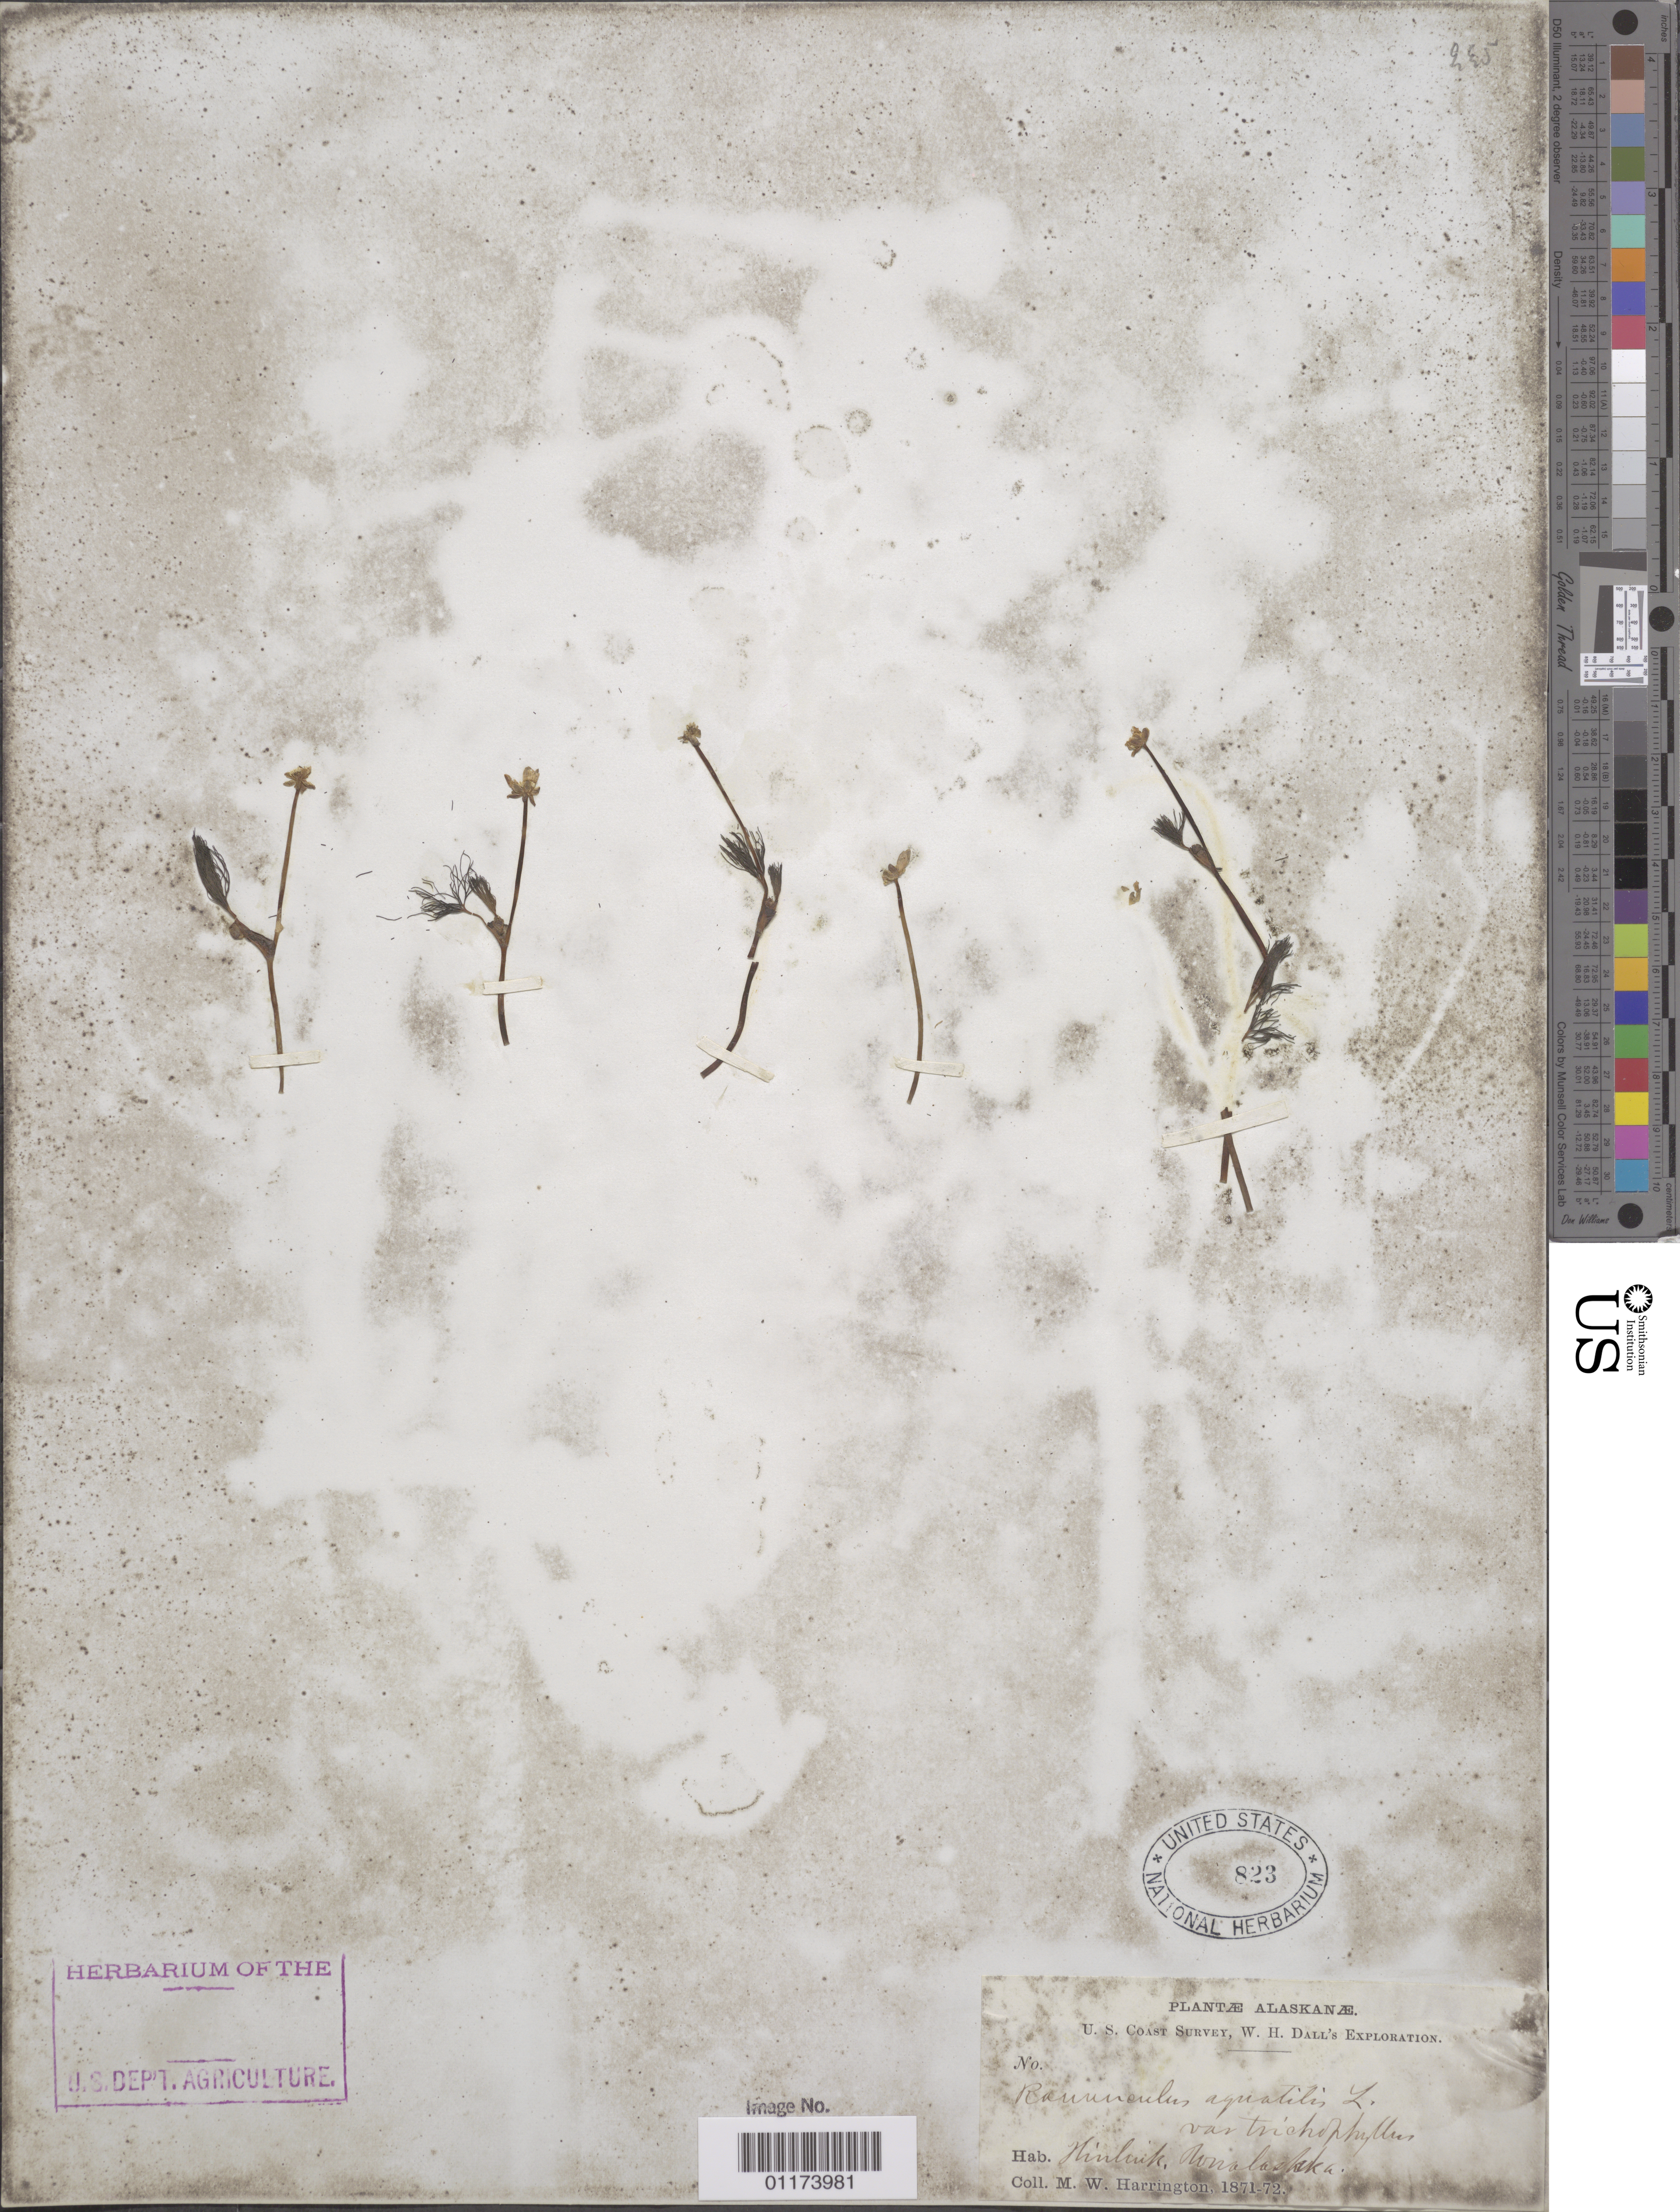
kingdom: Plantae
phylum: Tracheophyta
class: Magnoliopsida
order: Ranunculales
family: Ranunculaceae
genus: Ranunculus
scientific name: Ranunculus trichophyllus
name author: Chaix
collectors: M. W. Harrington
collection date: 1871/1872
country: United States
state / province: Alaska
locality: Unalaska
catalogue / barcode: US 823